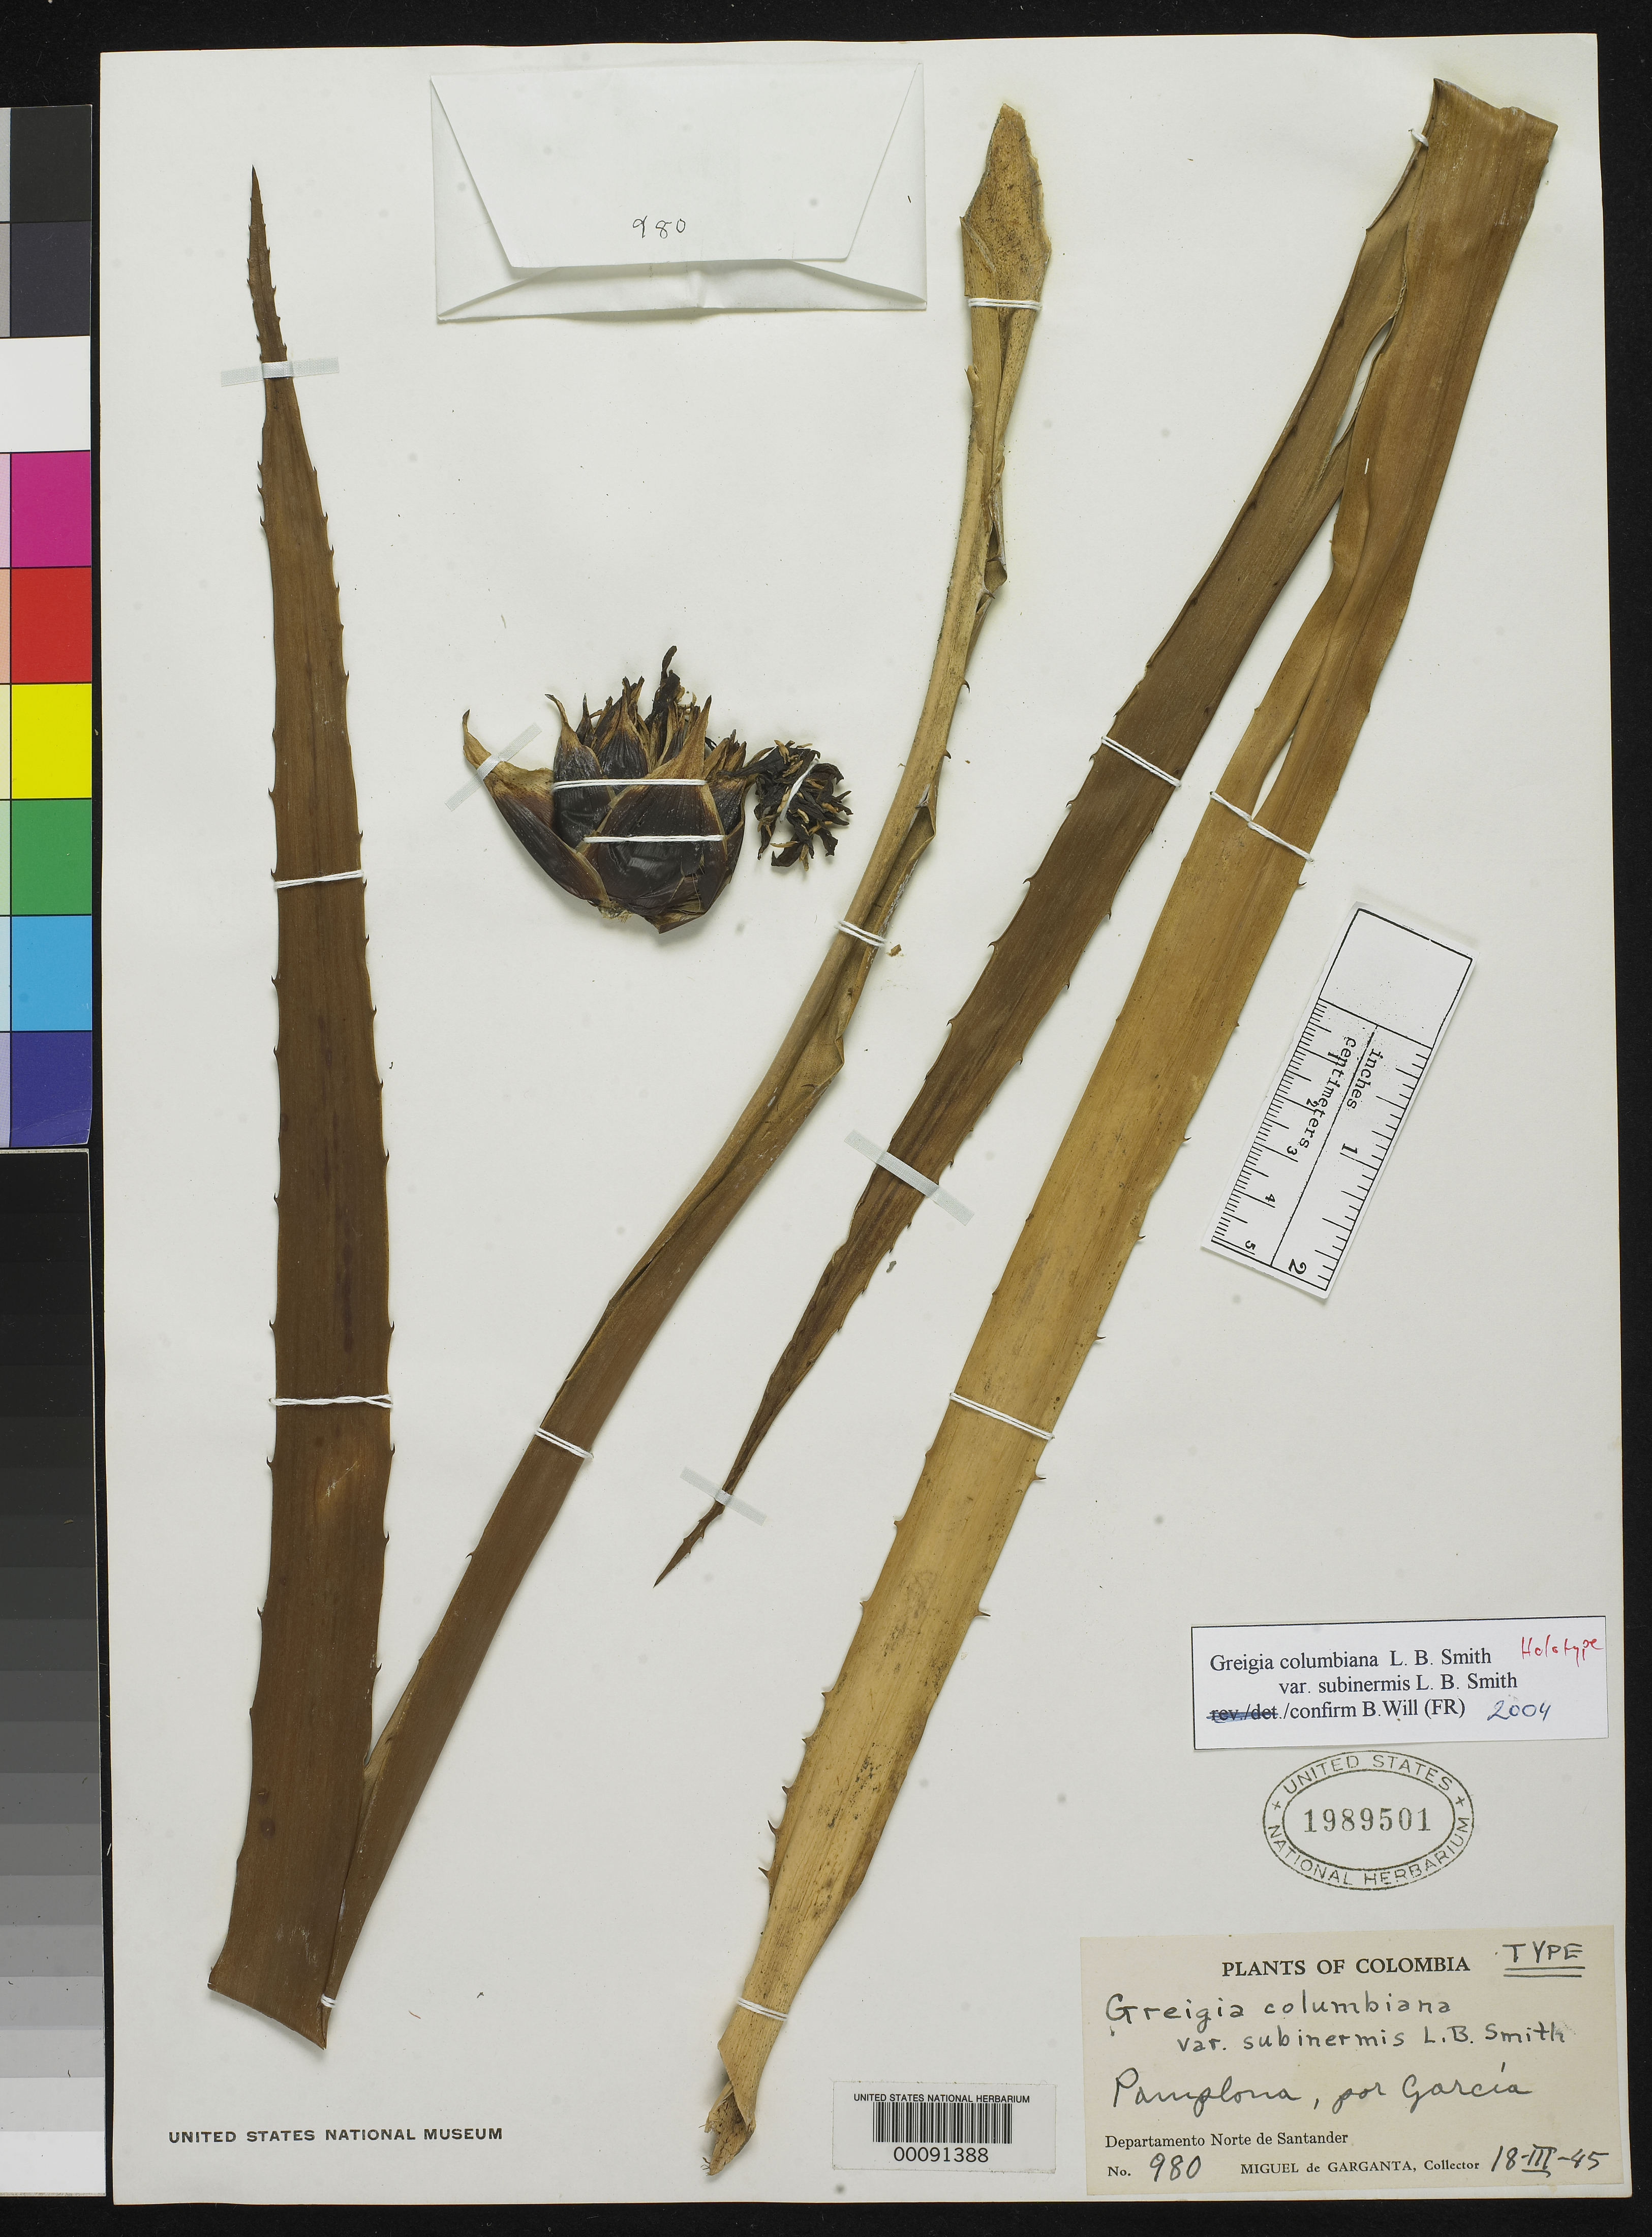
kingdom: Plantae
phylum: Tracheophyta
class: Liliopsida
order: Poales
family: Bromeliaceae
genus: Greigia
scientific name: Greigia columbiana var. subinermis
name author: L.B. Sm.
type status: Holotype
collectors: M. Garganta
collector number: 980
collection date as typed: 18 Mar 1945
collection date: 1945-03-18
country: Colombia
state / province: Norte de Santander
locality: Near Garcia, Pamplona.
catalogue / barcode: US 1989501